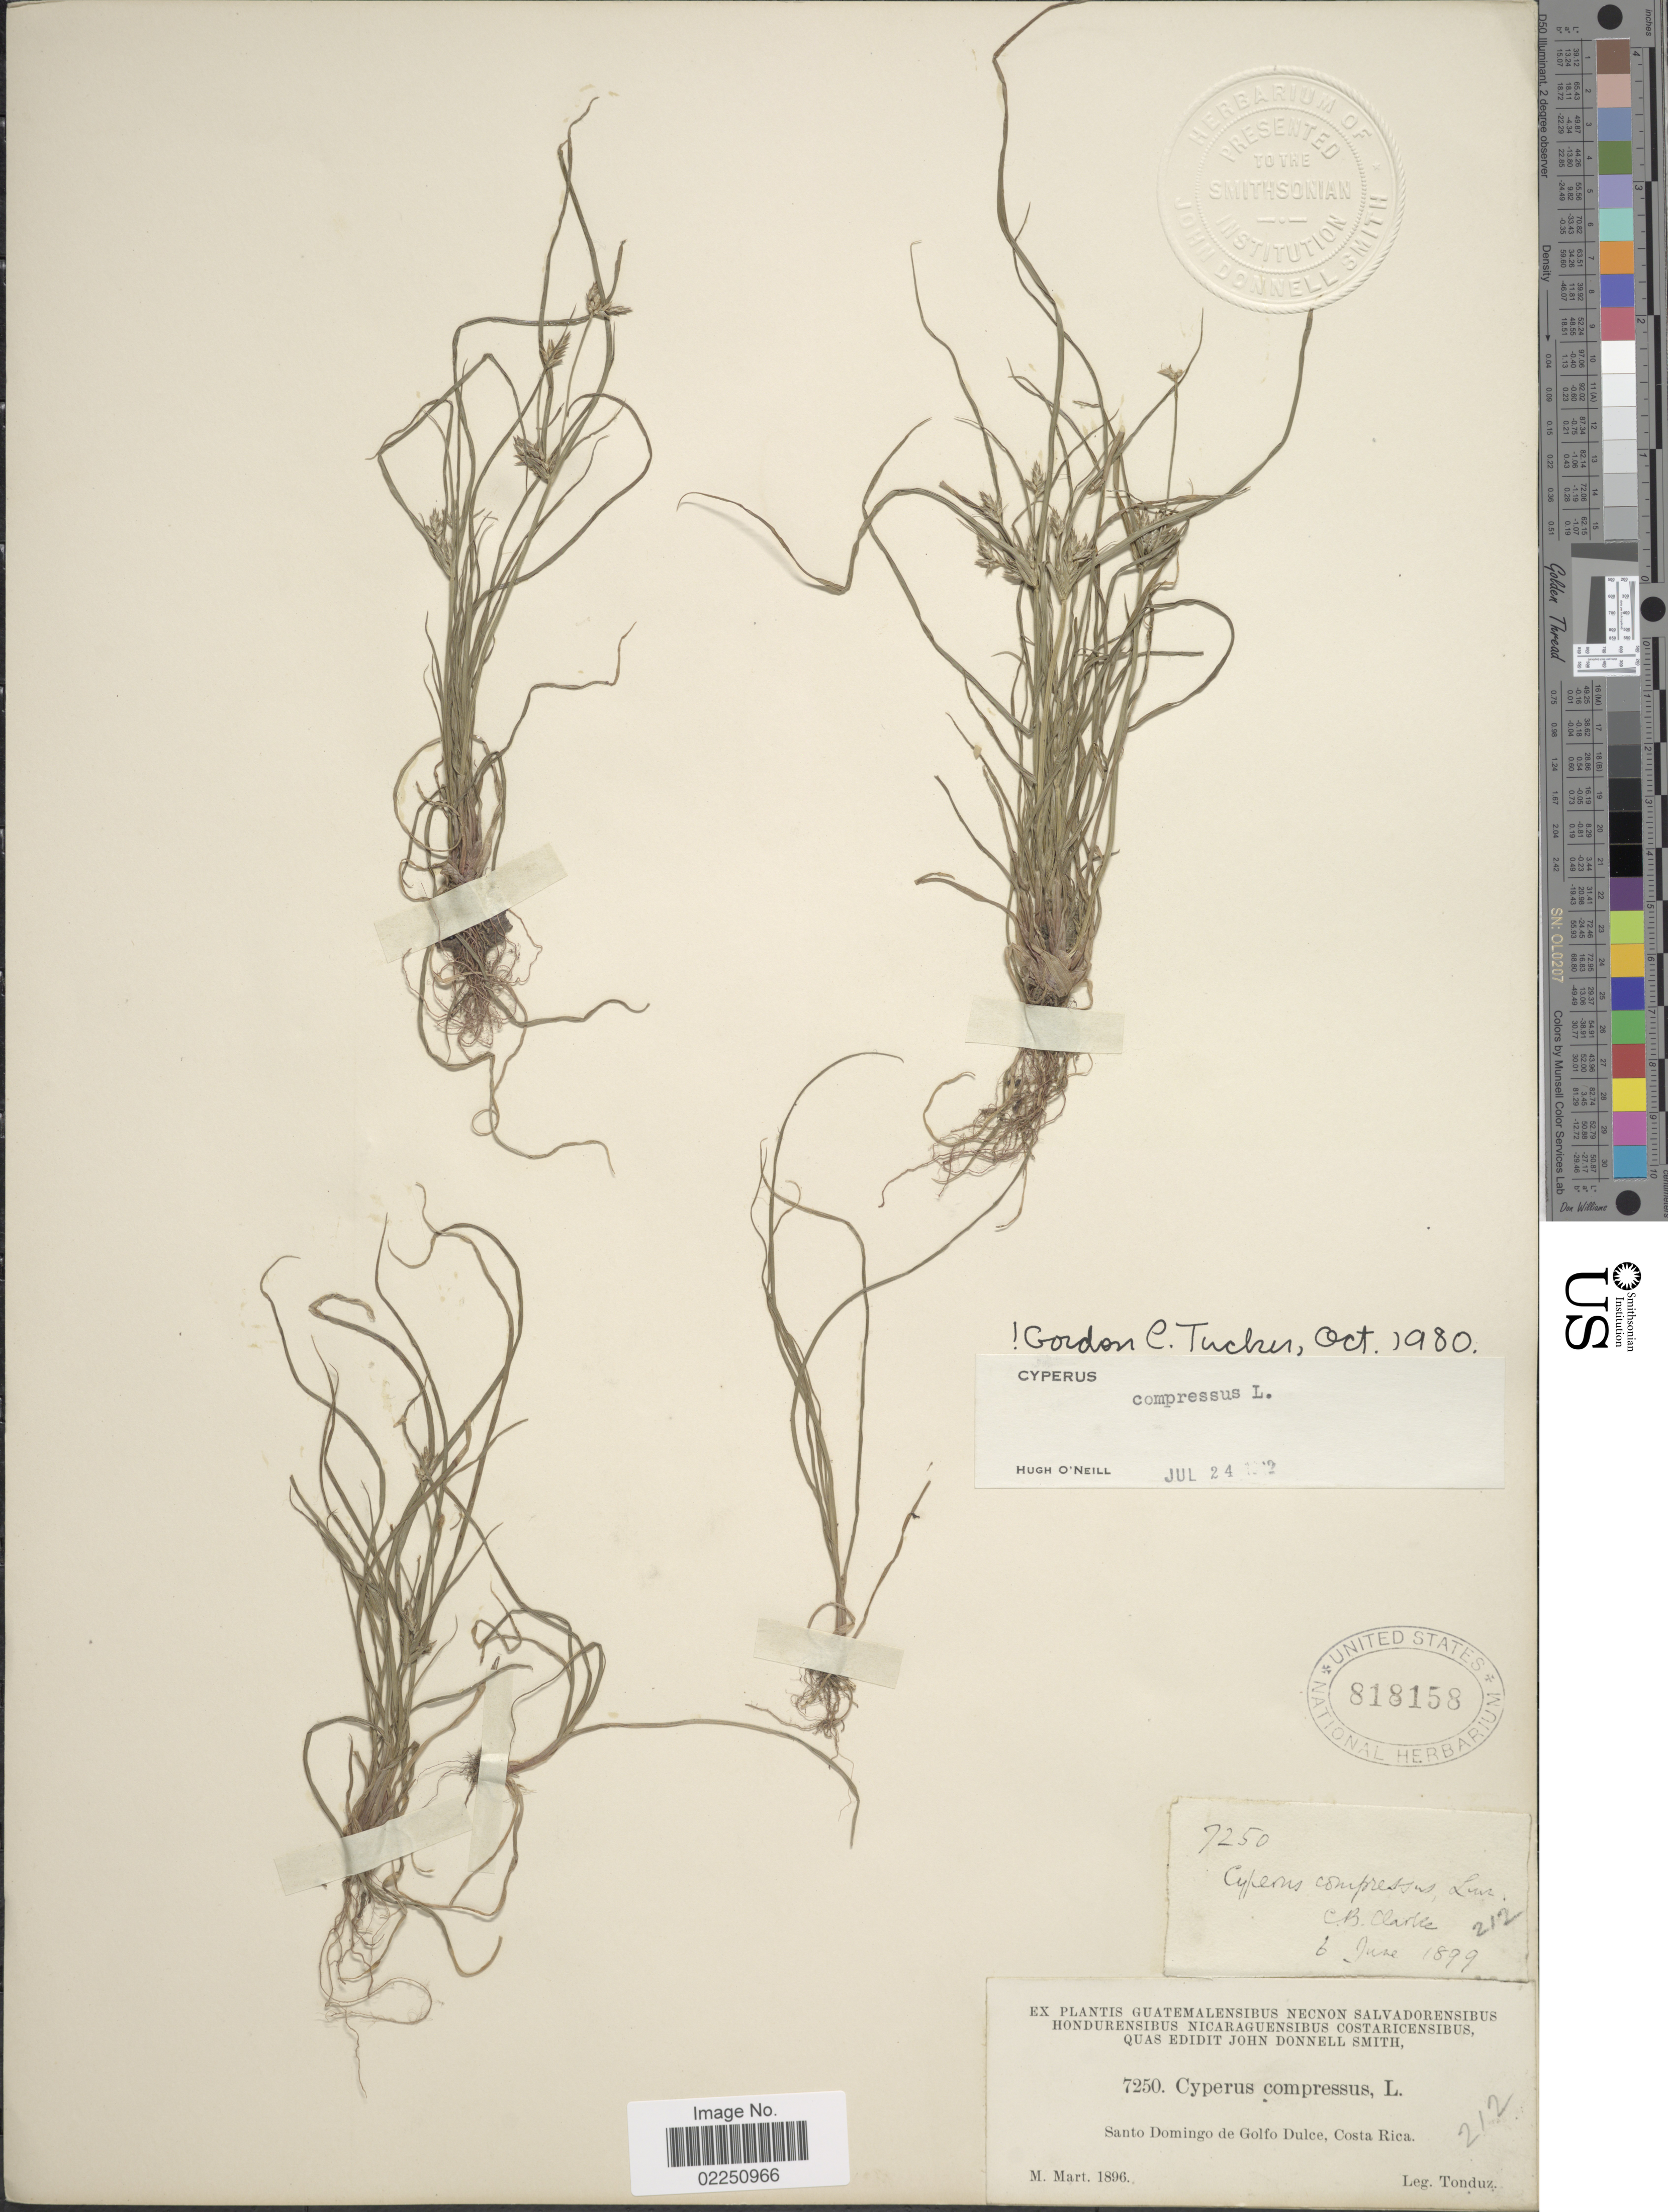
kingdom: Plantae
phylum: Tracheophyta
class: Liliopsida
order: Poales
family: Cyperaceae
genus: Cyperus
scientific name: Cyperus compressus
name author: L.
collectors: A. Tonduz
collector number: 7250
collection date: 1896-03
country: Costa Rica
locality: Santo Domingo de Golfo Dulce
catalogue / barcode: US 818158